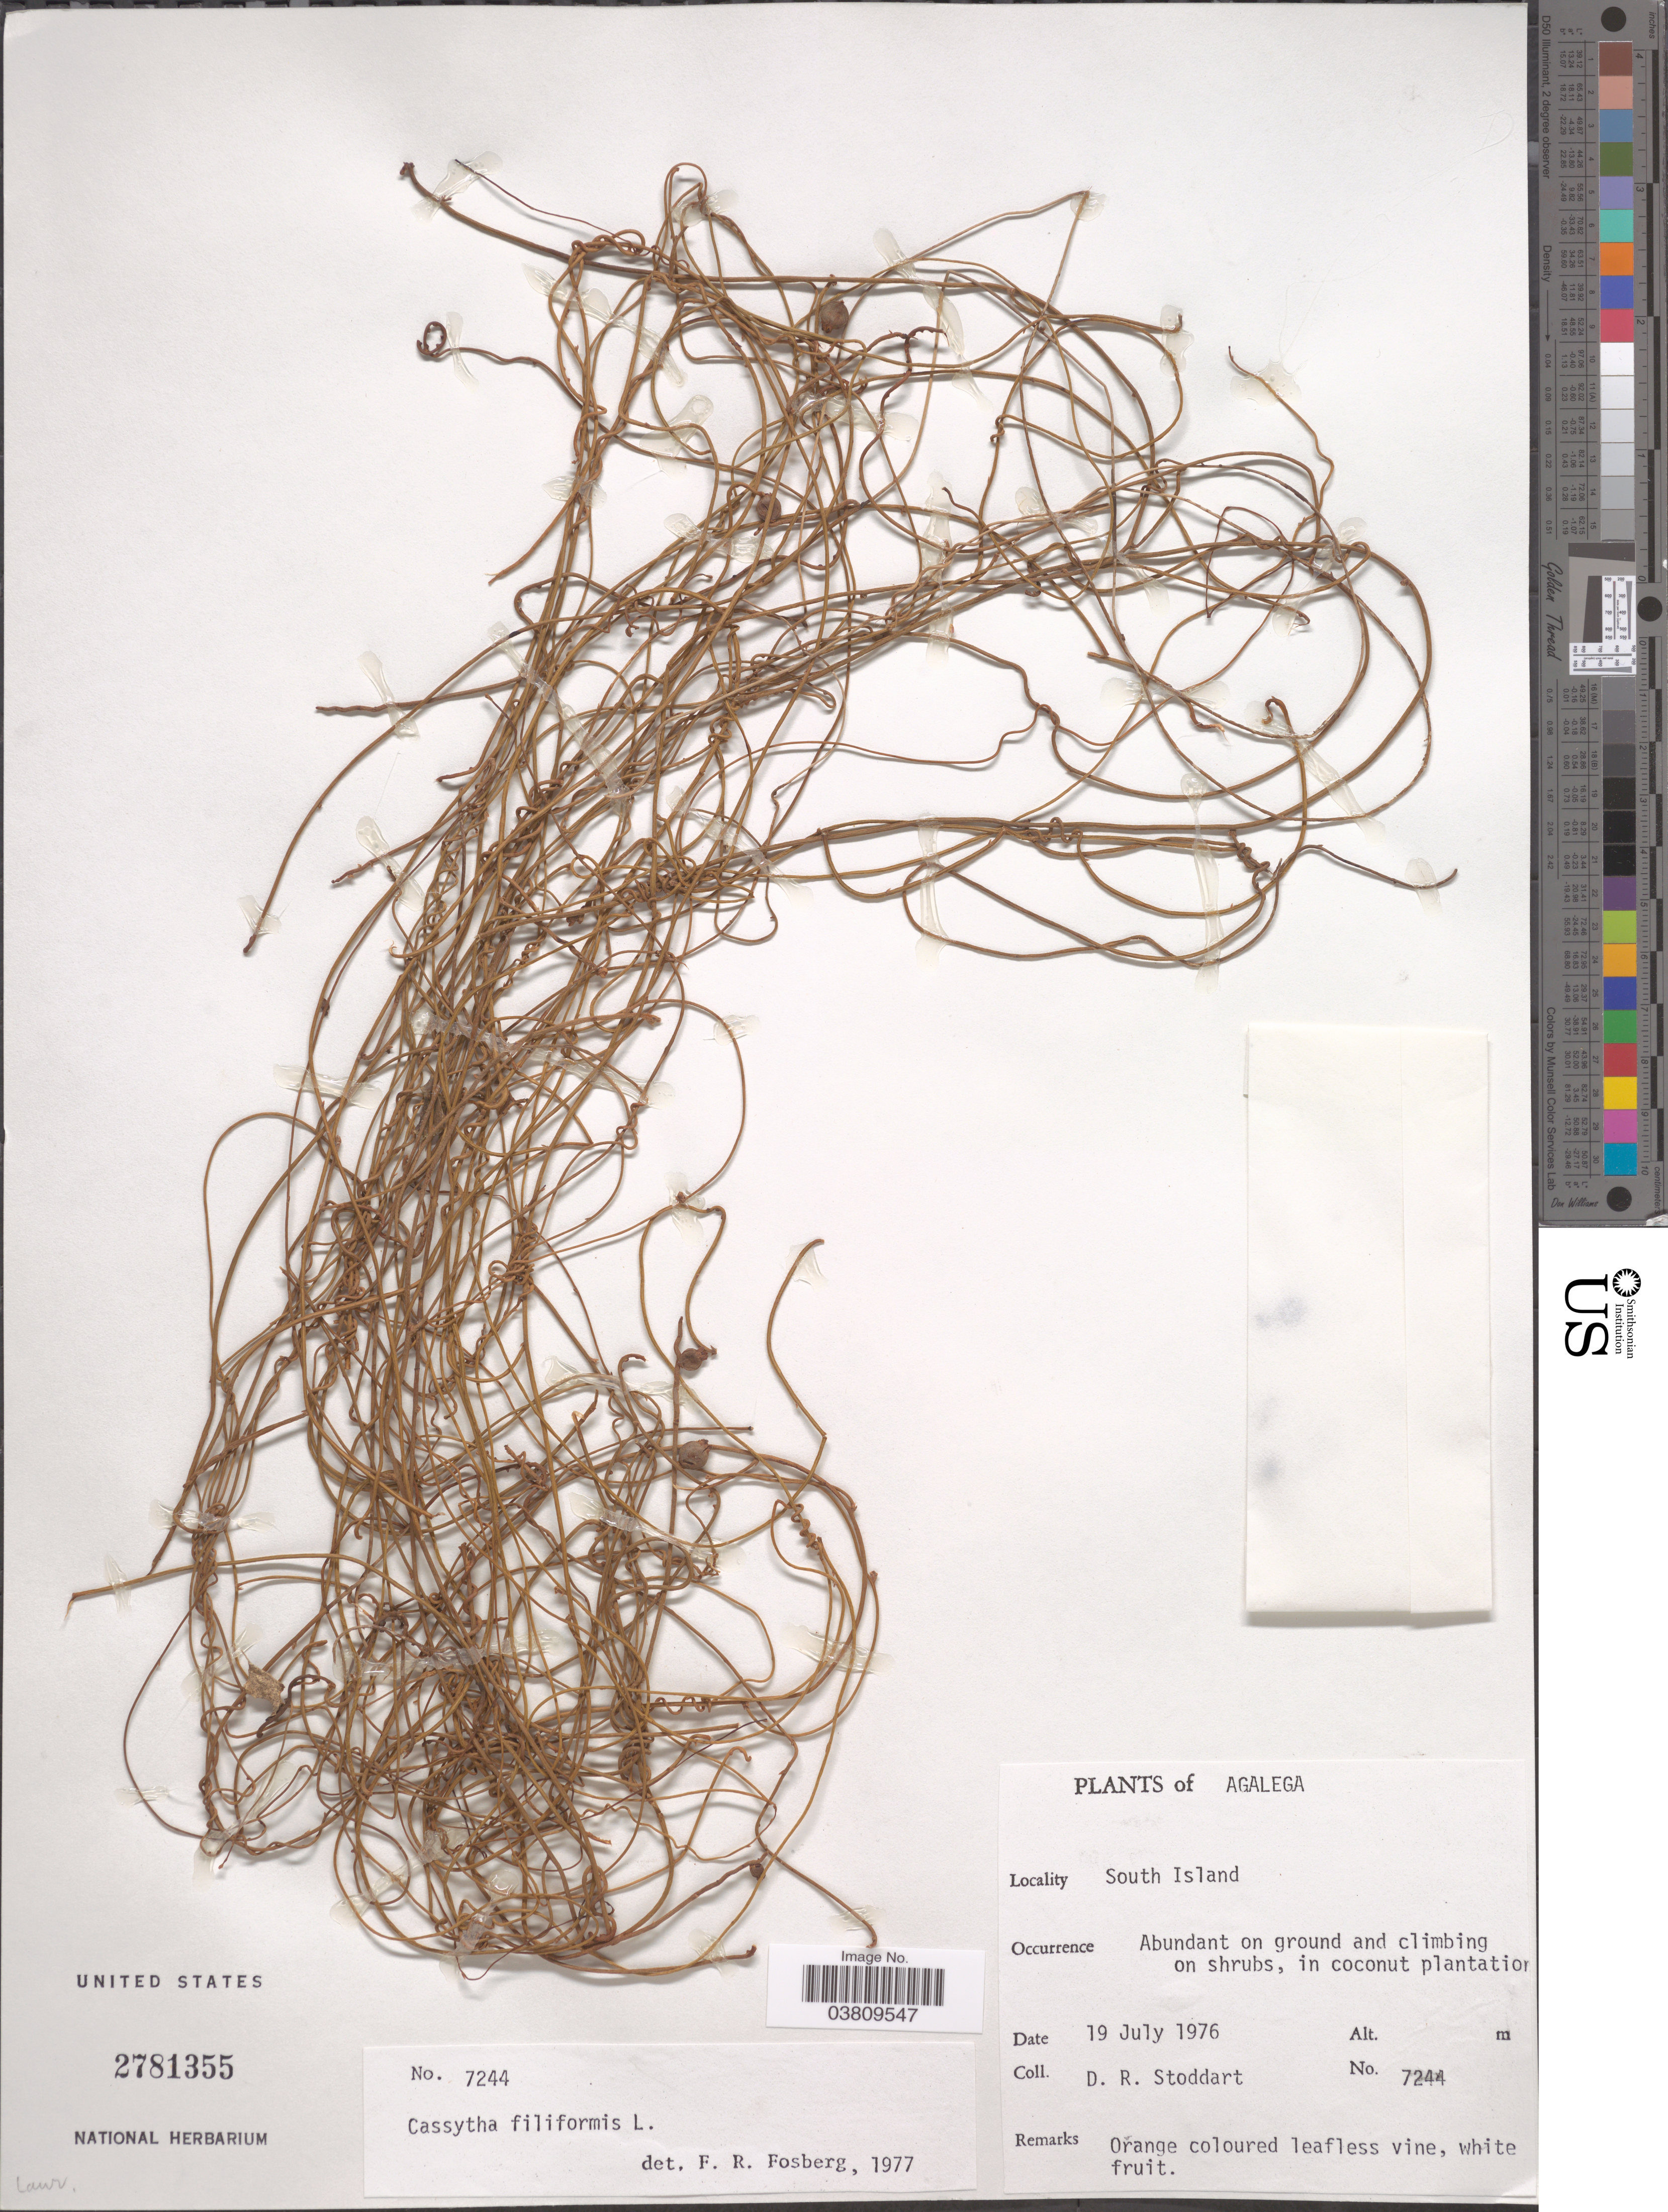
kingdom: Plantae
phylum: Tracheophyta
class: Magnoliopsida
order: Laurales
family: Lauraceae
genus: Cassytha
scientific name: Cassytha filiformis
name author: L.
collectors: D. R. Stoddart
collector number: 7244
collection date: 1976-07-19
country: Mauritius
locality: Agalega. South Island.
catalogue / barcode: US 2781355